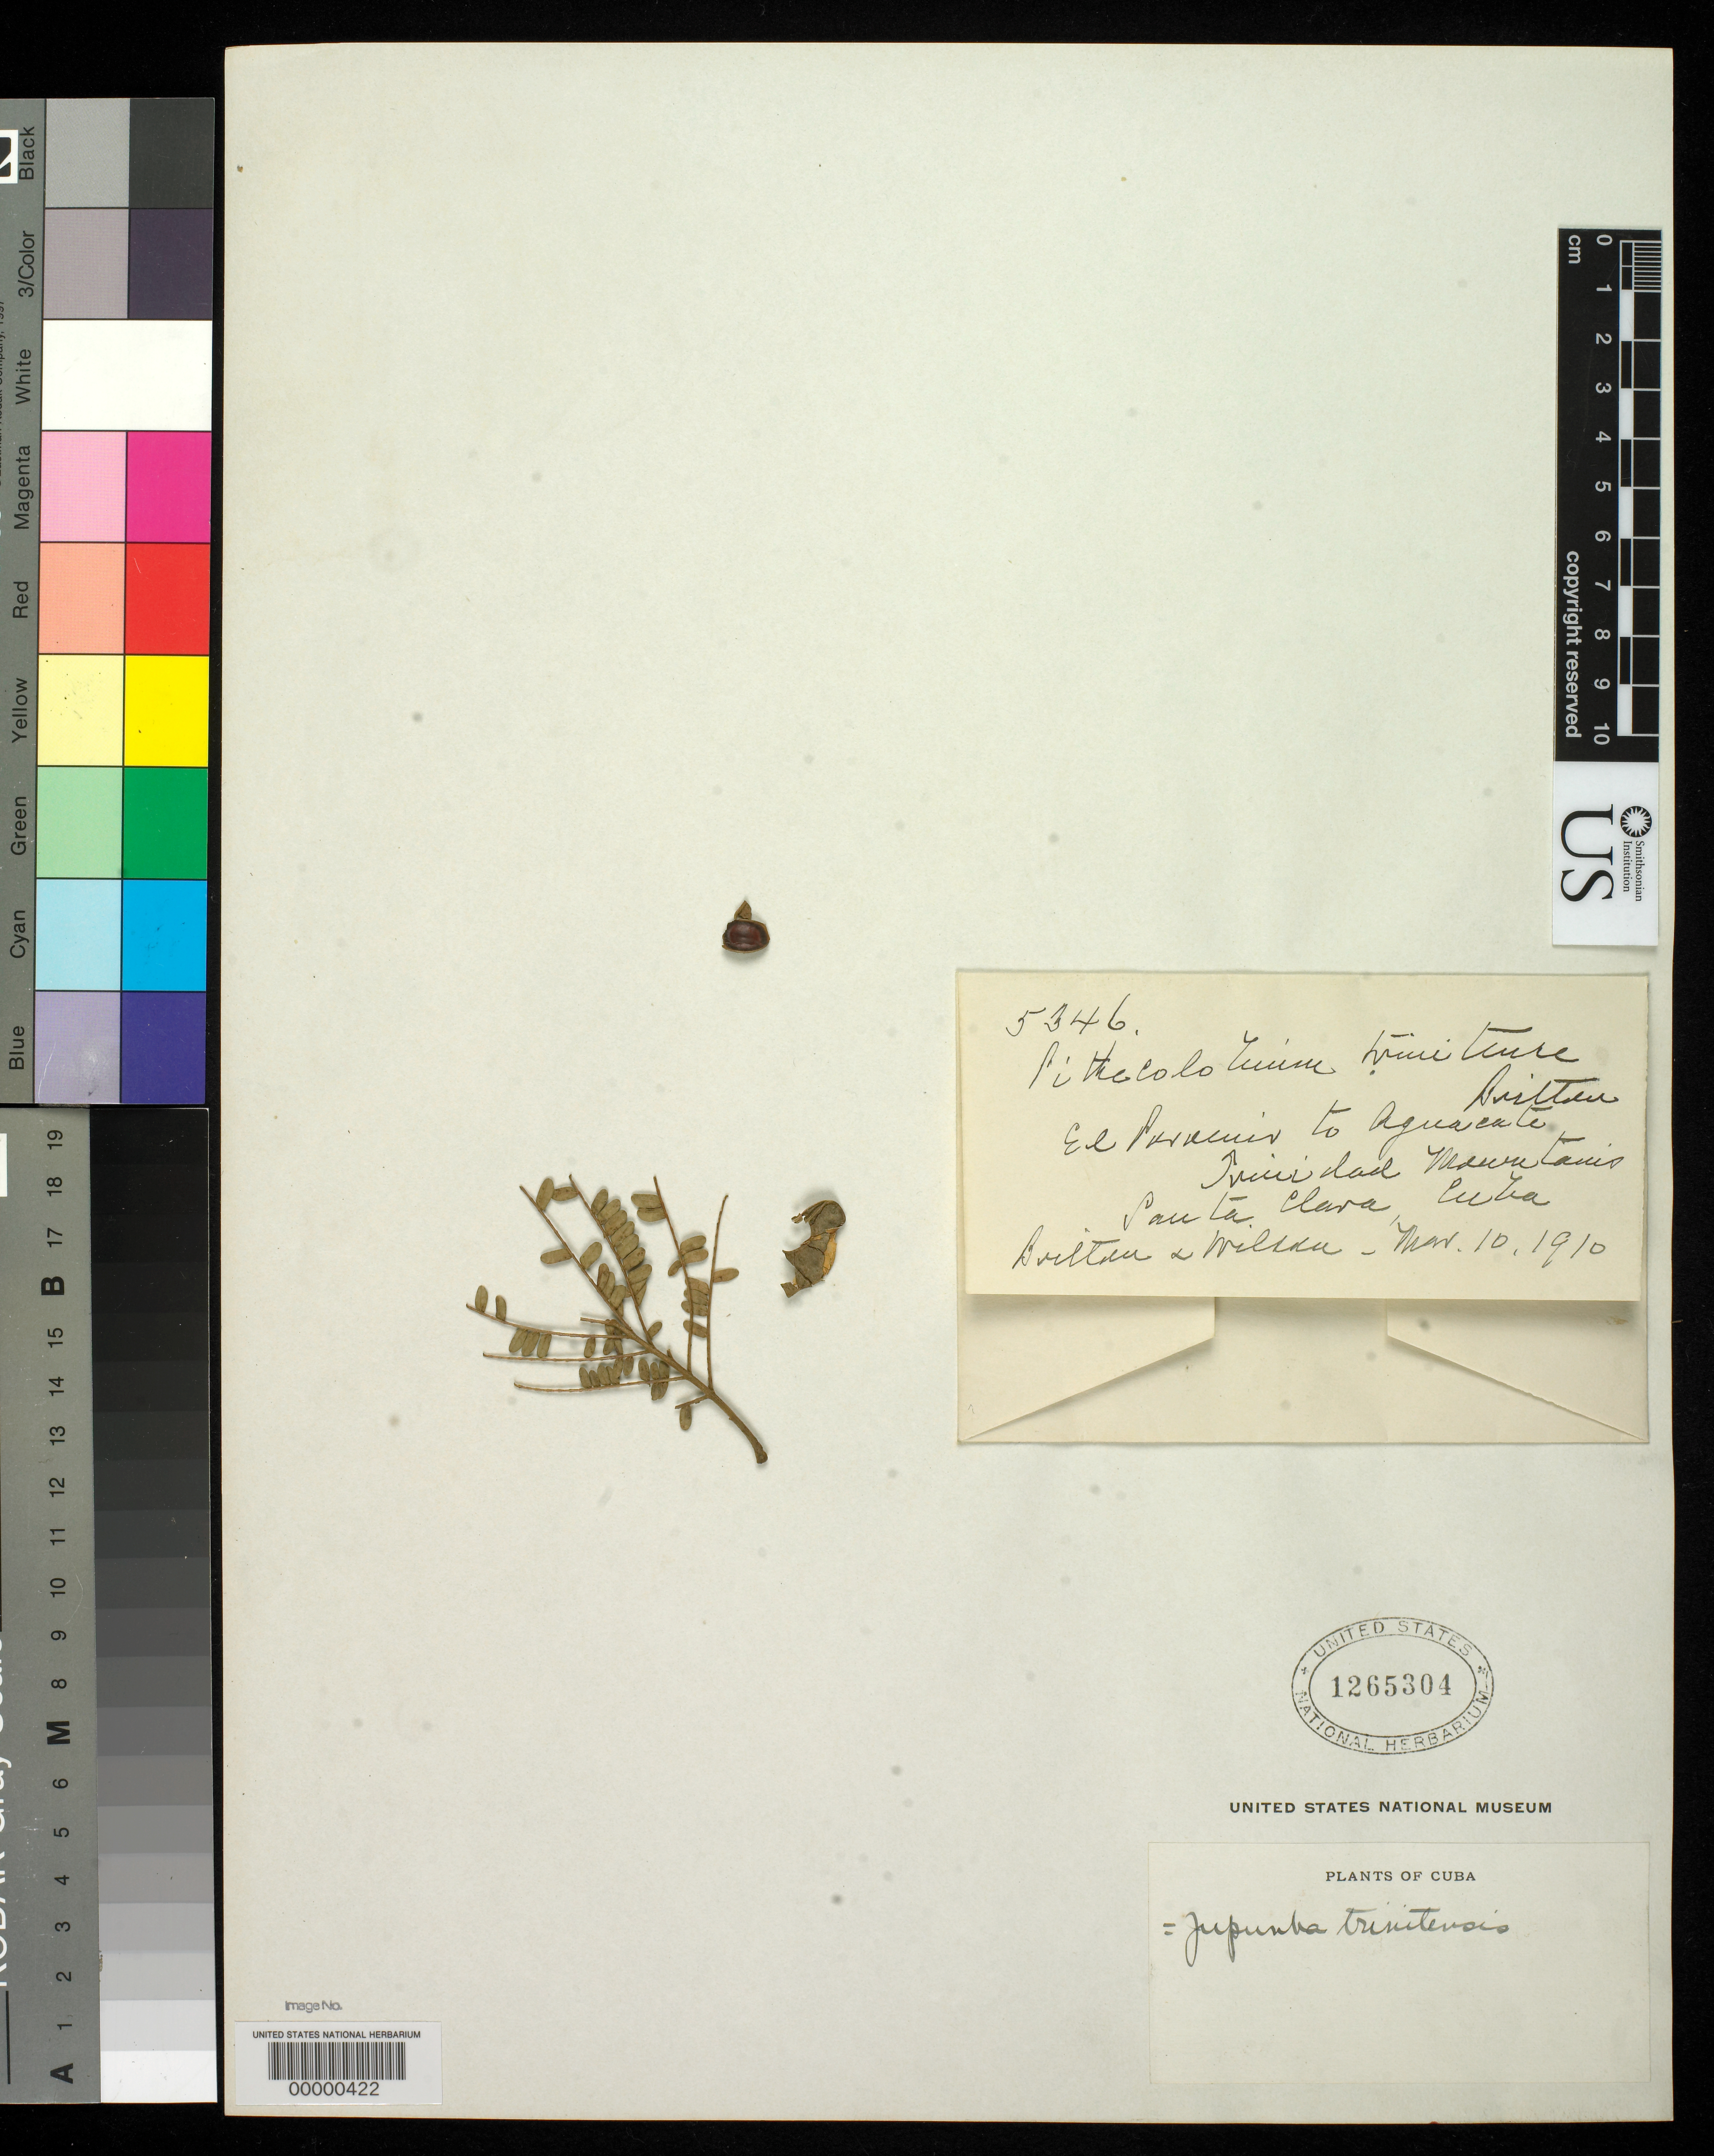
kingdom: Plantae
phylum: Tracheophyta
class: Magnoliopsida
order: Fabales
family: Fabaceae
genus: Pithecellobium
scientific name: Pithecellobium trinitense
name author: Britton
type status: Type Fragment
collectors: N. Britton & P. Wilson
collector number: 5346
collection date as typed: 10 Mar 1910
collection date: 1910-03-10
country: Cuba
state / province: Las Villas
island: Greater Antilles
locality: Santa Clara, Trinidad Mts.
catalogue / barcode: US 1265304